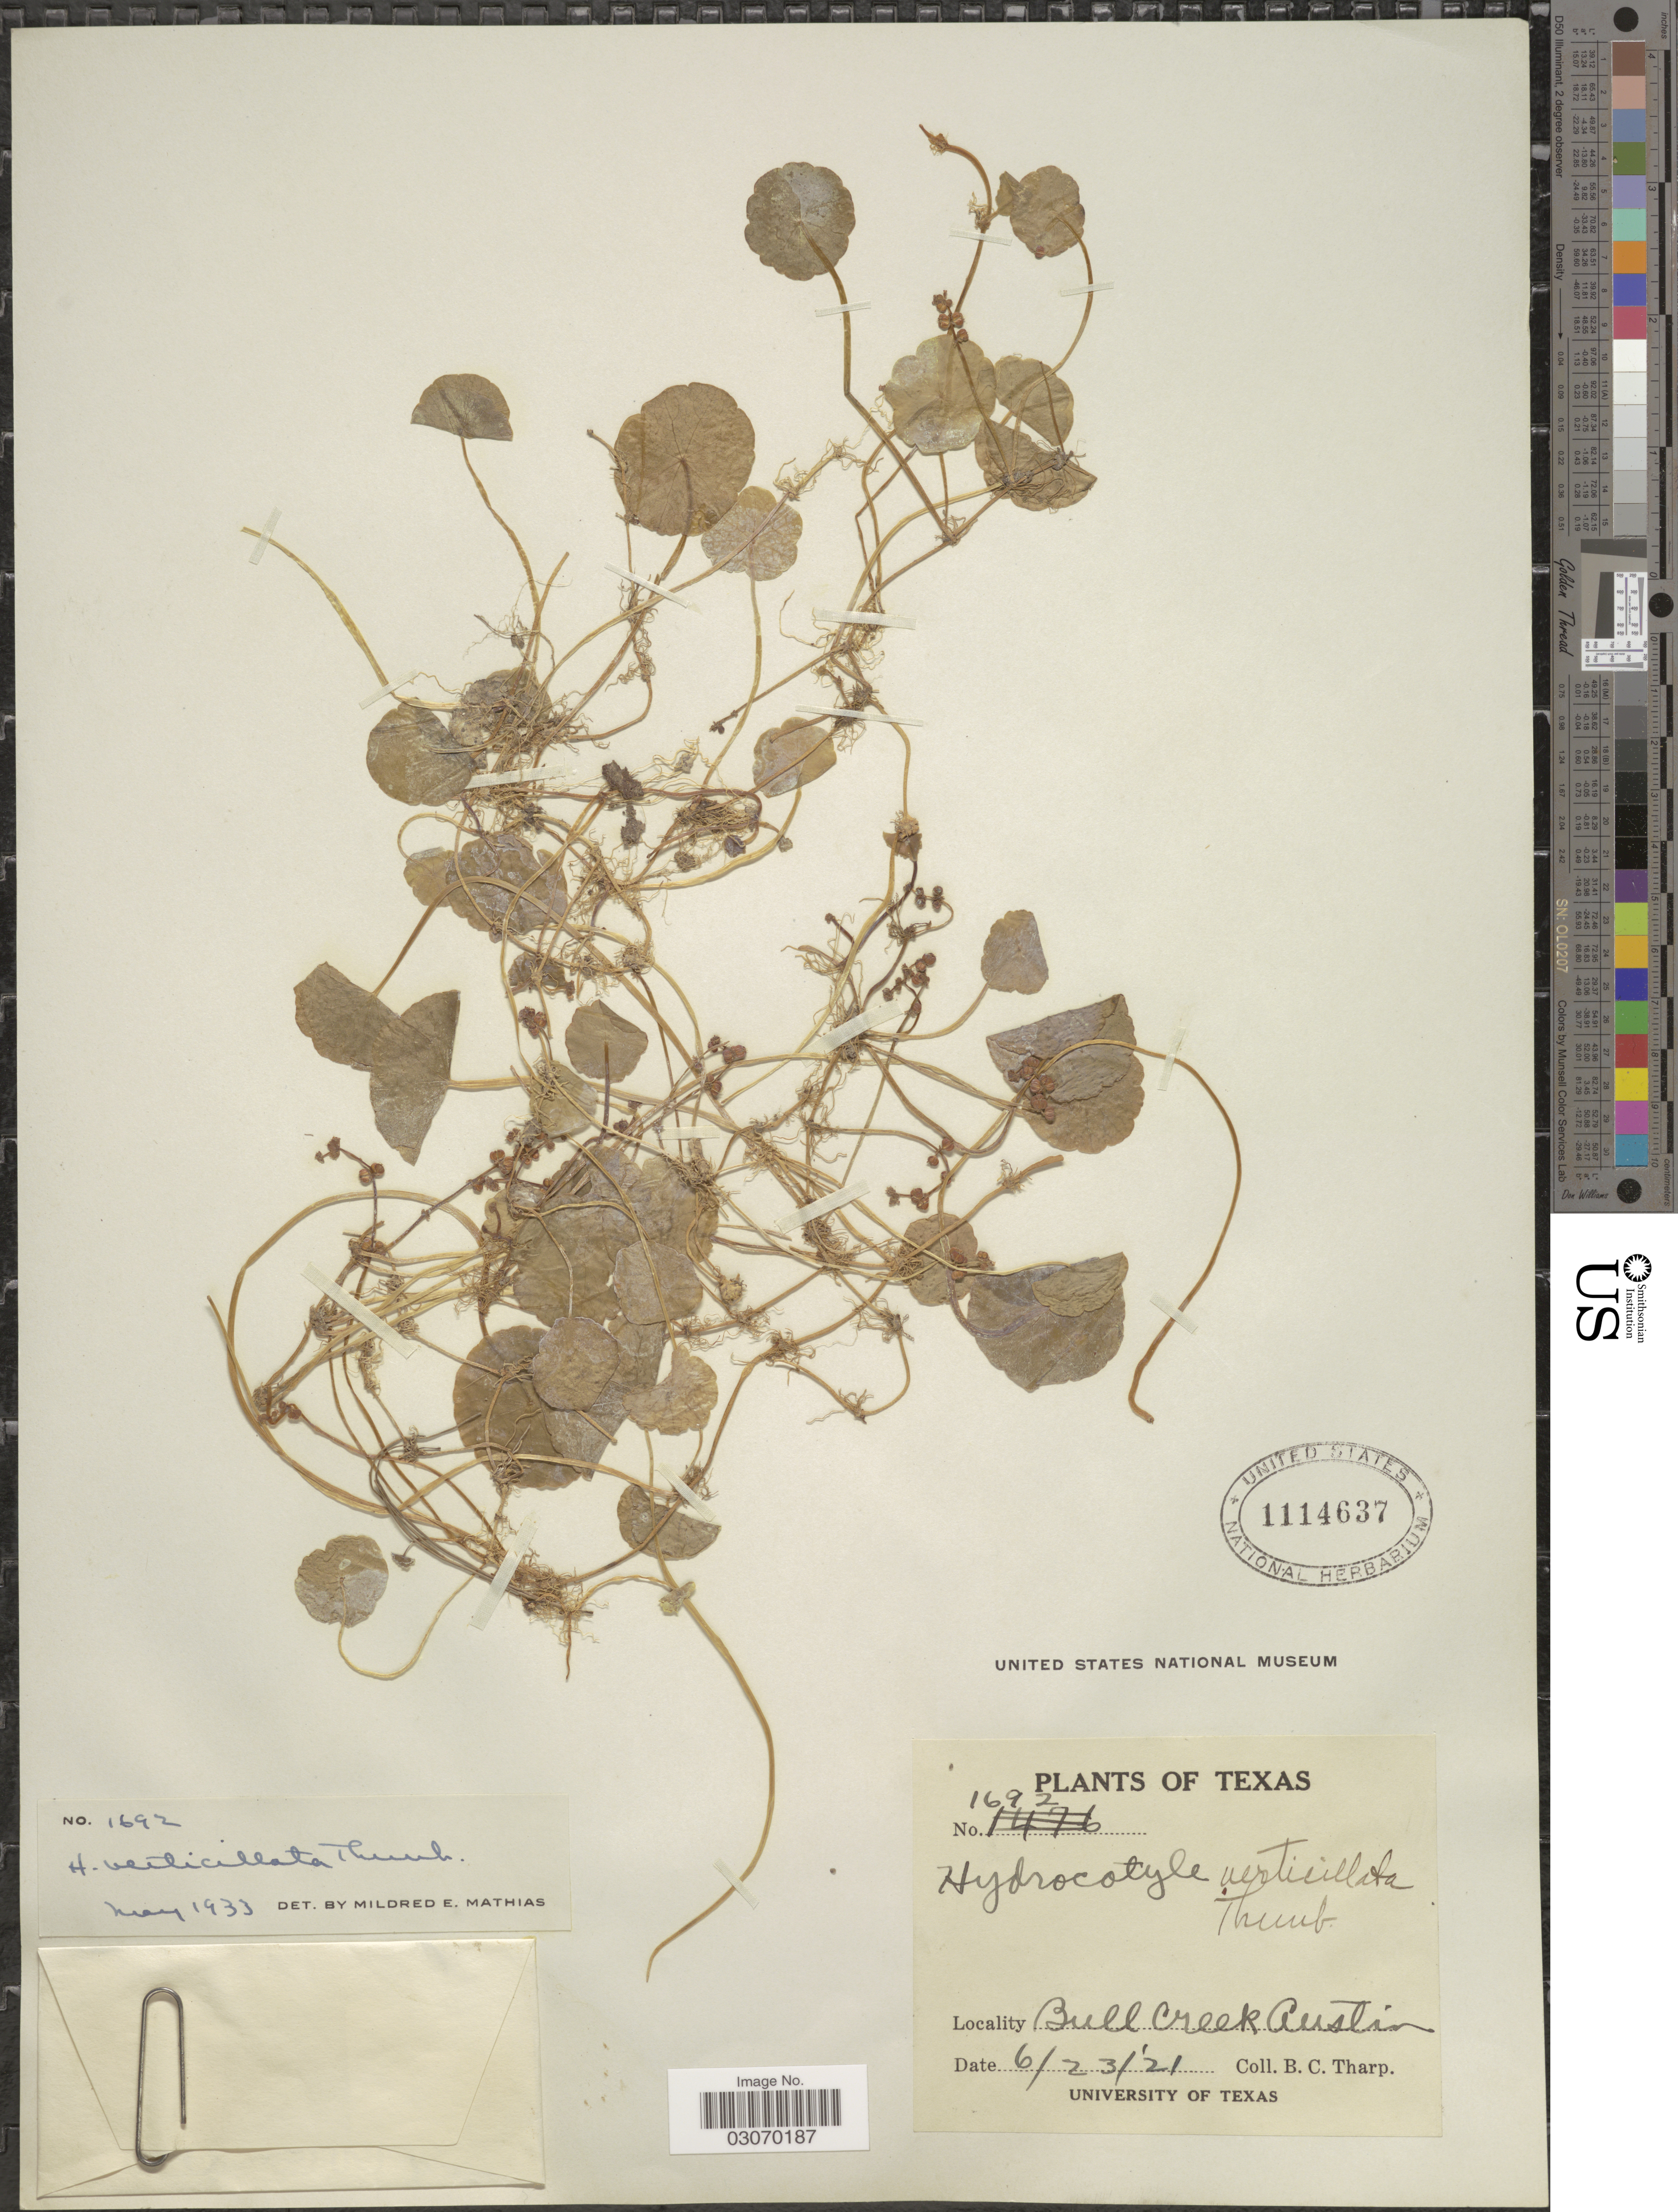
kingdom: Plantae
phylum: Tracheophyta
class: Magnoliopsida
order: Apiales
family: Araliaceae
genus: Hydrocotyle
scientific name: Hydrocotyle verticillata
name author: Thunb.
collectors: B. C. Tharp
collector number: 1692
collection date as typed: Transcribed d/m/y: 23/6/21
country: United States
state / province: Texas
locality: Bull Creek Austin.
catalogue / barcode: US 1114637